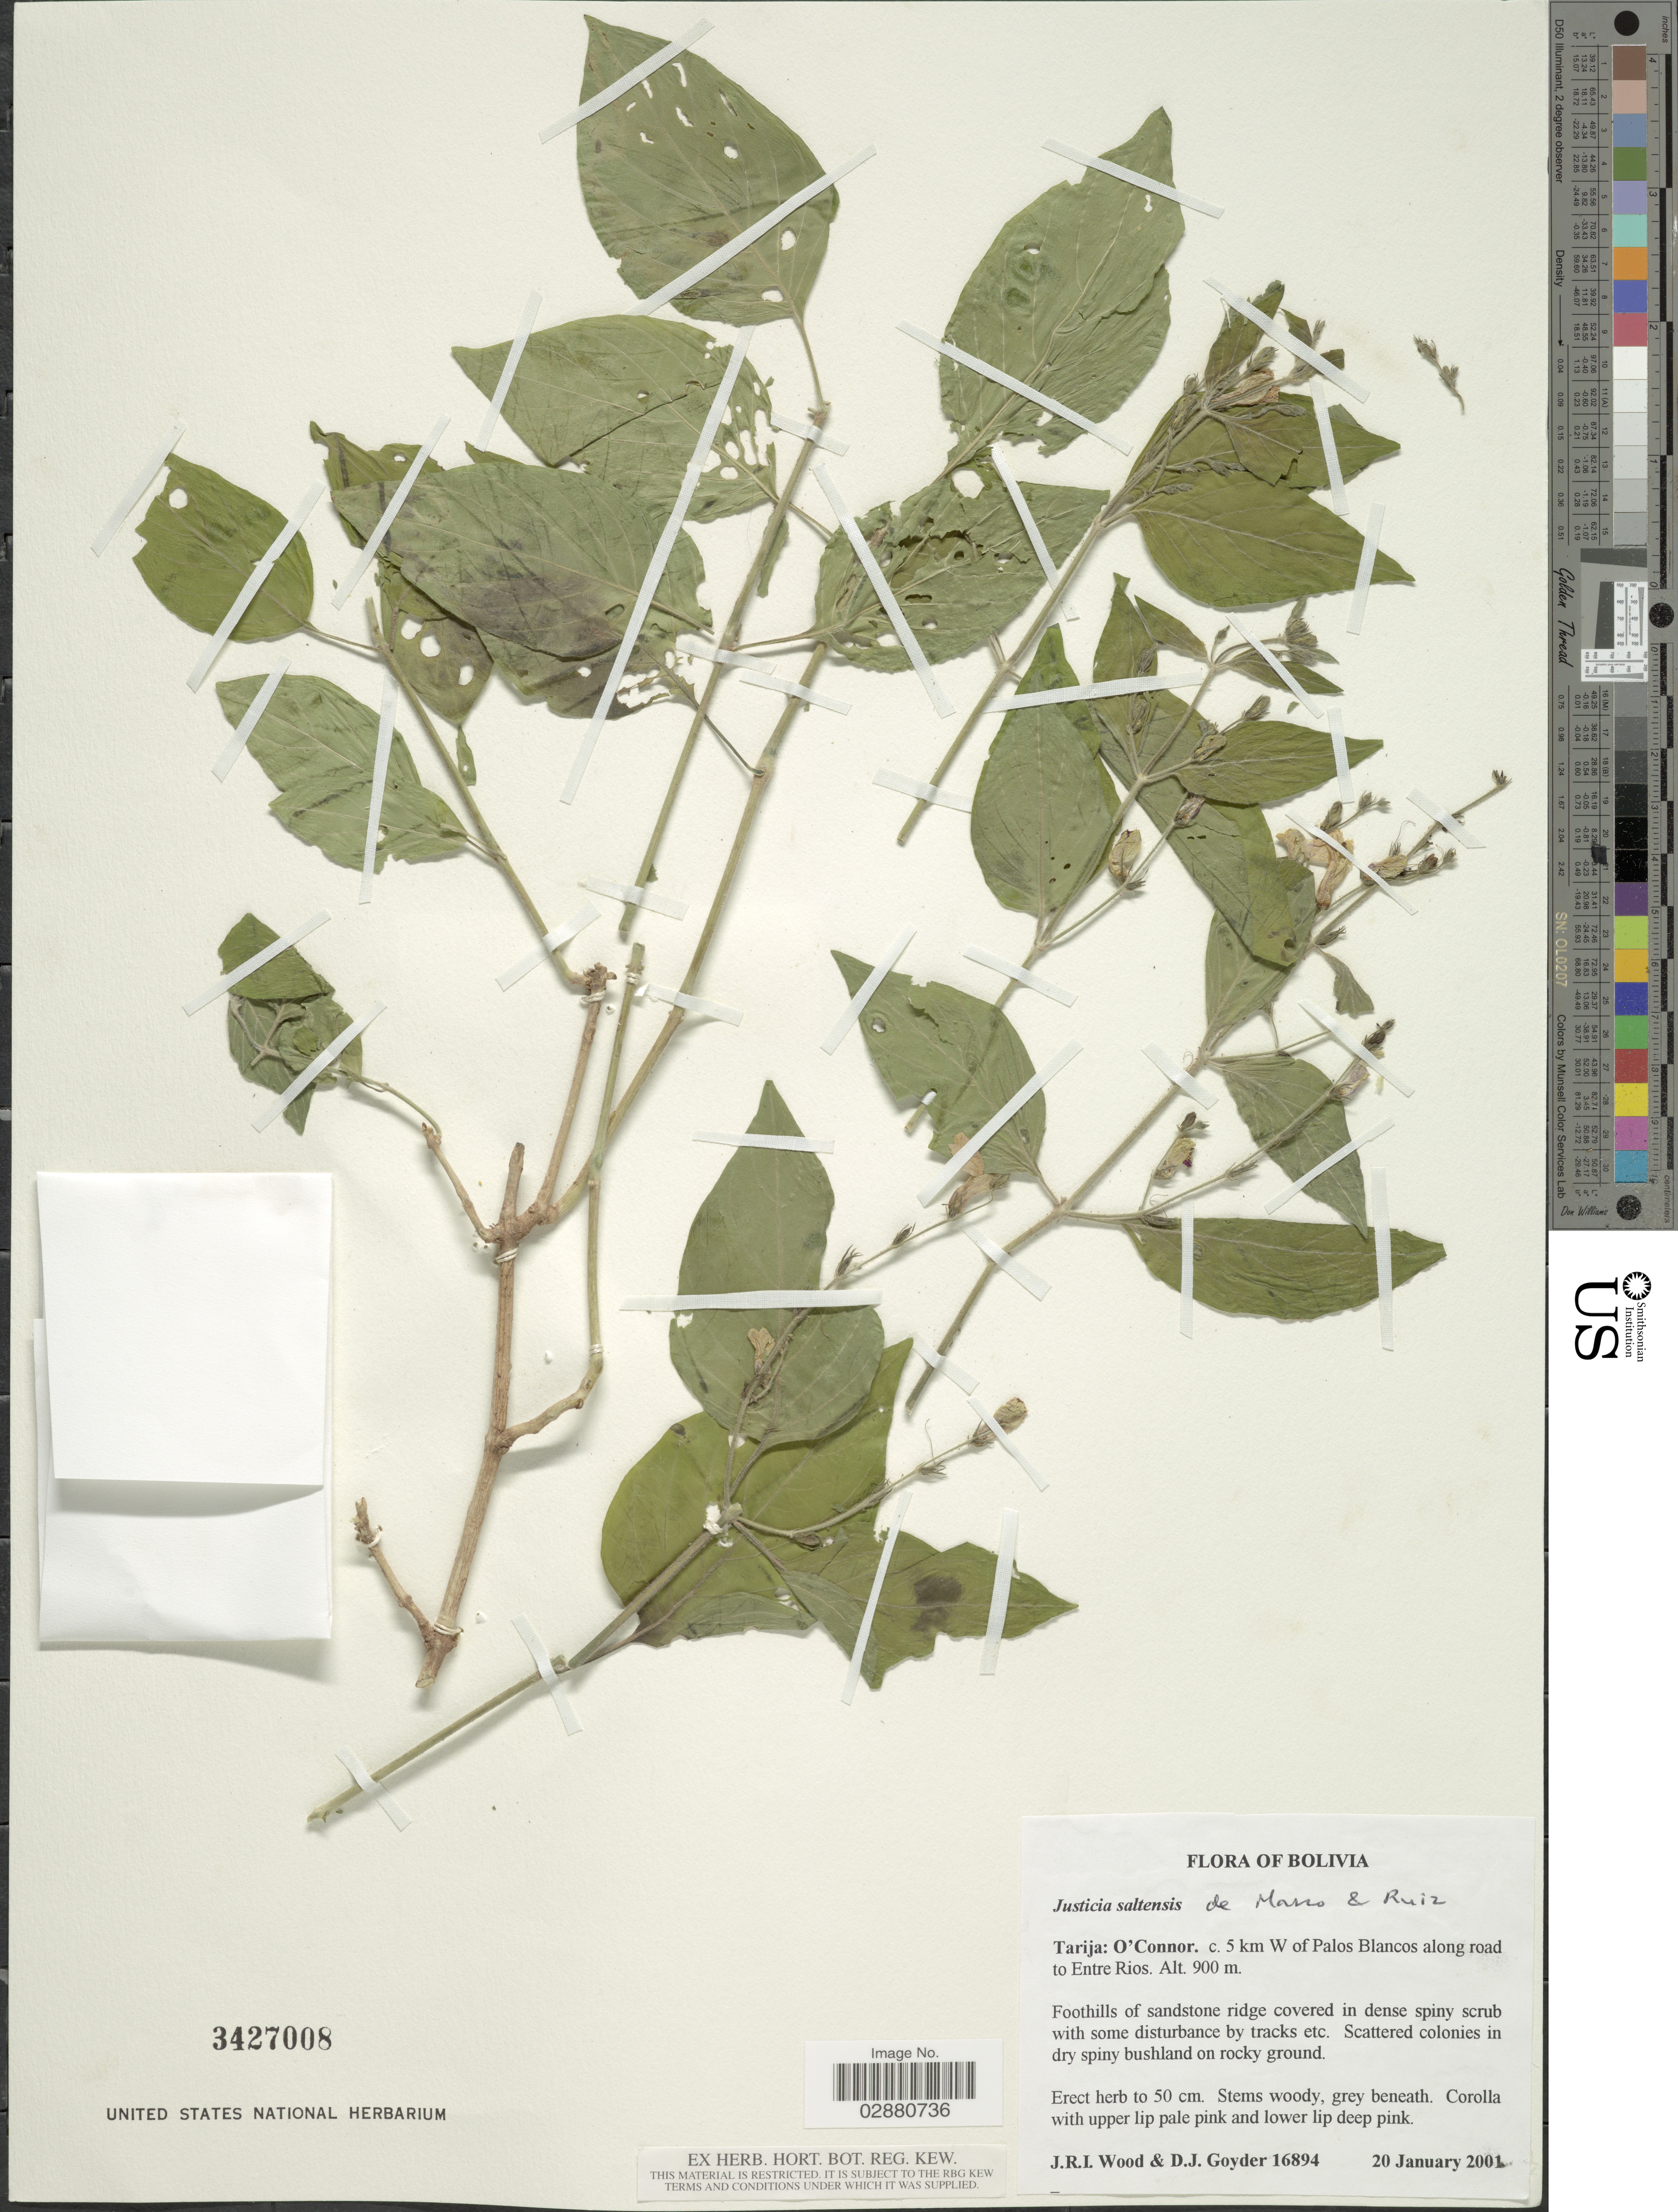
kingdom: Plantae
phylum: Tracheophyta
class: Magnoliopsida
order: Lamiales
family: Acanthaceae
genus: Justicia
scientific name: Justicia saltensis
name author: T. Ruíz & De Marco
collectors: J. R. I. Wood & D. Goyder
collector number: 16894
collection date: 2001-01-20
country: Bolivia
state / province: Tarija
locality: O'Connor. c. 5 km W of Palos Blancos along road to Entre Rios.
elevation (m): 900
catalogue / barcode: US 3427008